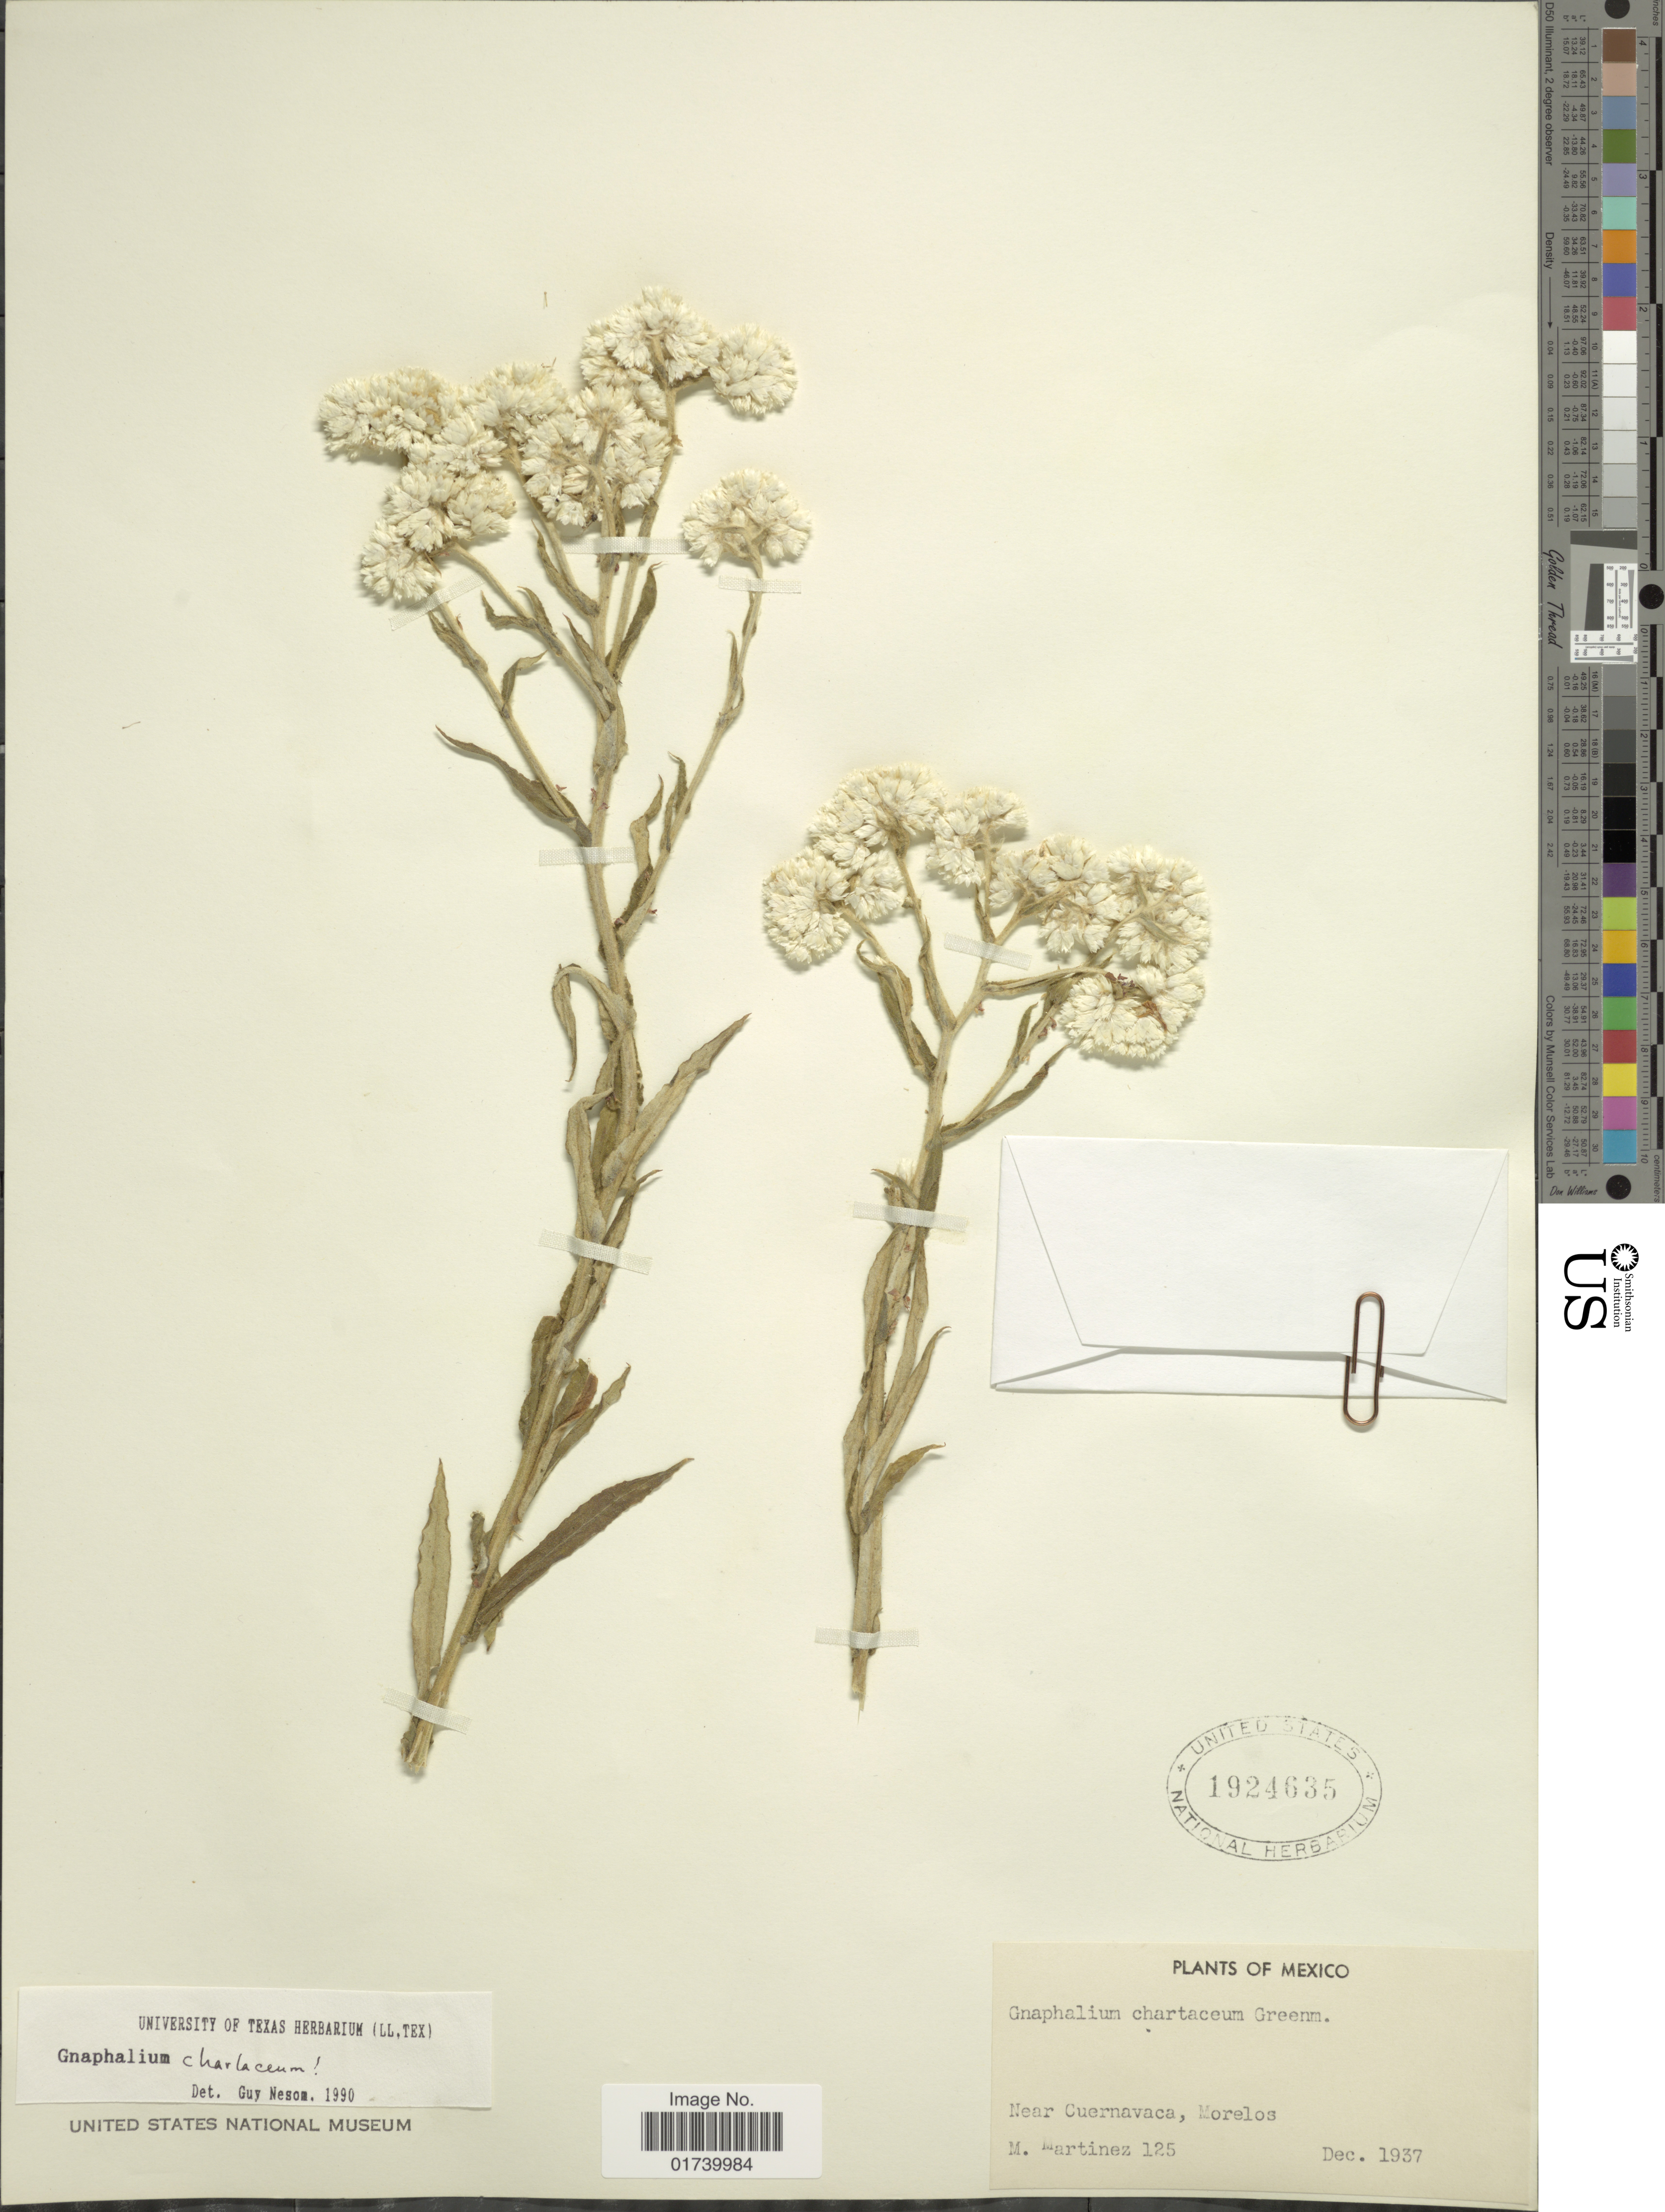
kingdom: Plantae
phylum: Tracheophyta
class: Magnoliopsida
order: Asterales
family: Asteraceae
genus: Pseudognaphalium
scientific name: Pseudognaphalium chartaceum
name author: (Greenm.) Anderb.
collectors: M. Martinez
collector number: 125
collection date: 1937-12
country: Mexico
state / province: Morelos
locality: Near Cuernavaca.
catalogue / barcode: US 1924635